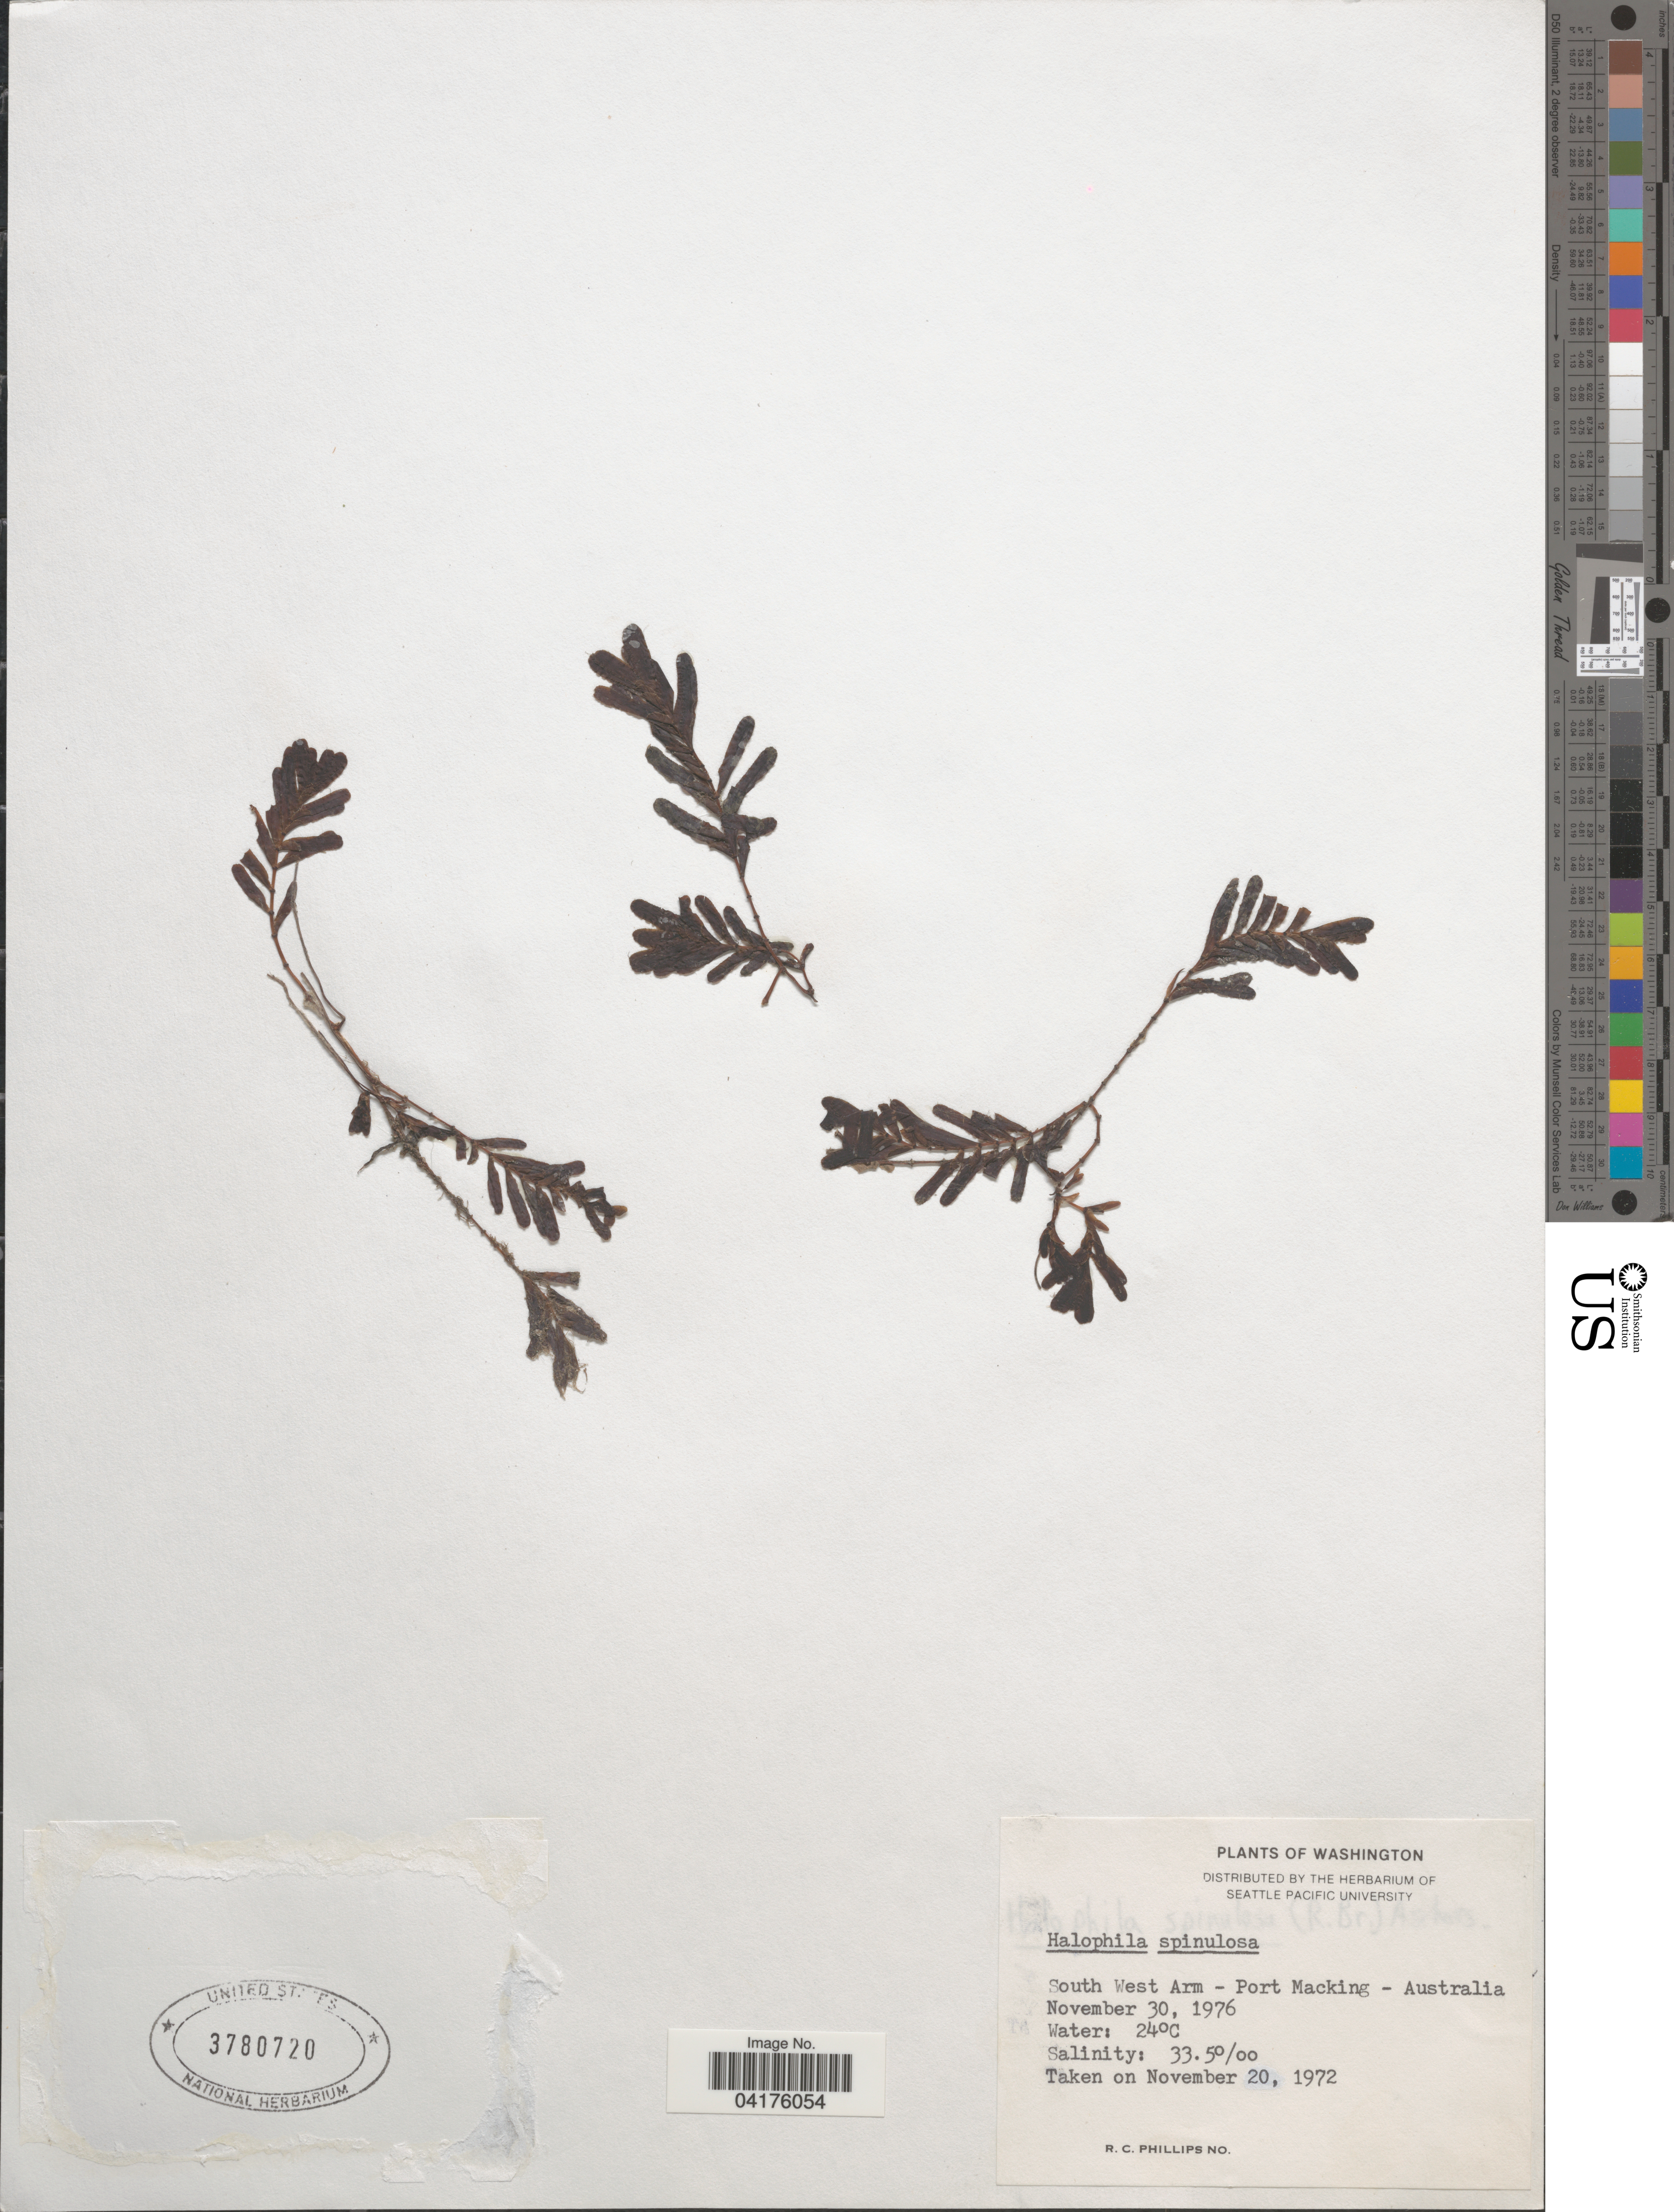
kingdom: Plantae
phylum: Tracheophyta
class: Liliopsida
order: Alismatales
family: Hydrocharitaceae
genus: Halophila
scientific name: Halophila spinulosa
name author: (R. Br.) Asch.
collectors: R. C. Phillips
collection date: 1976-11-30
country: Australia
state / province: New South Wales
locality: South West Arm - Port Macking [= Port Hacking].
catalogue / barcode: US 3780720